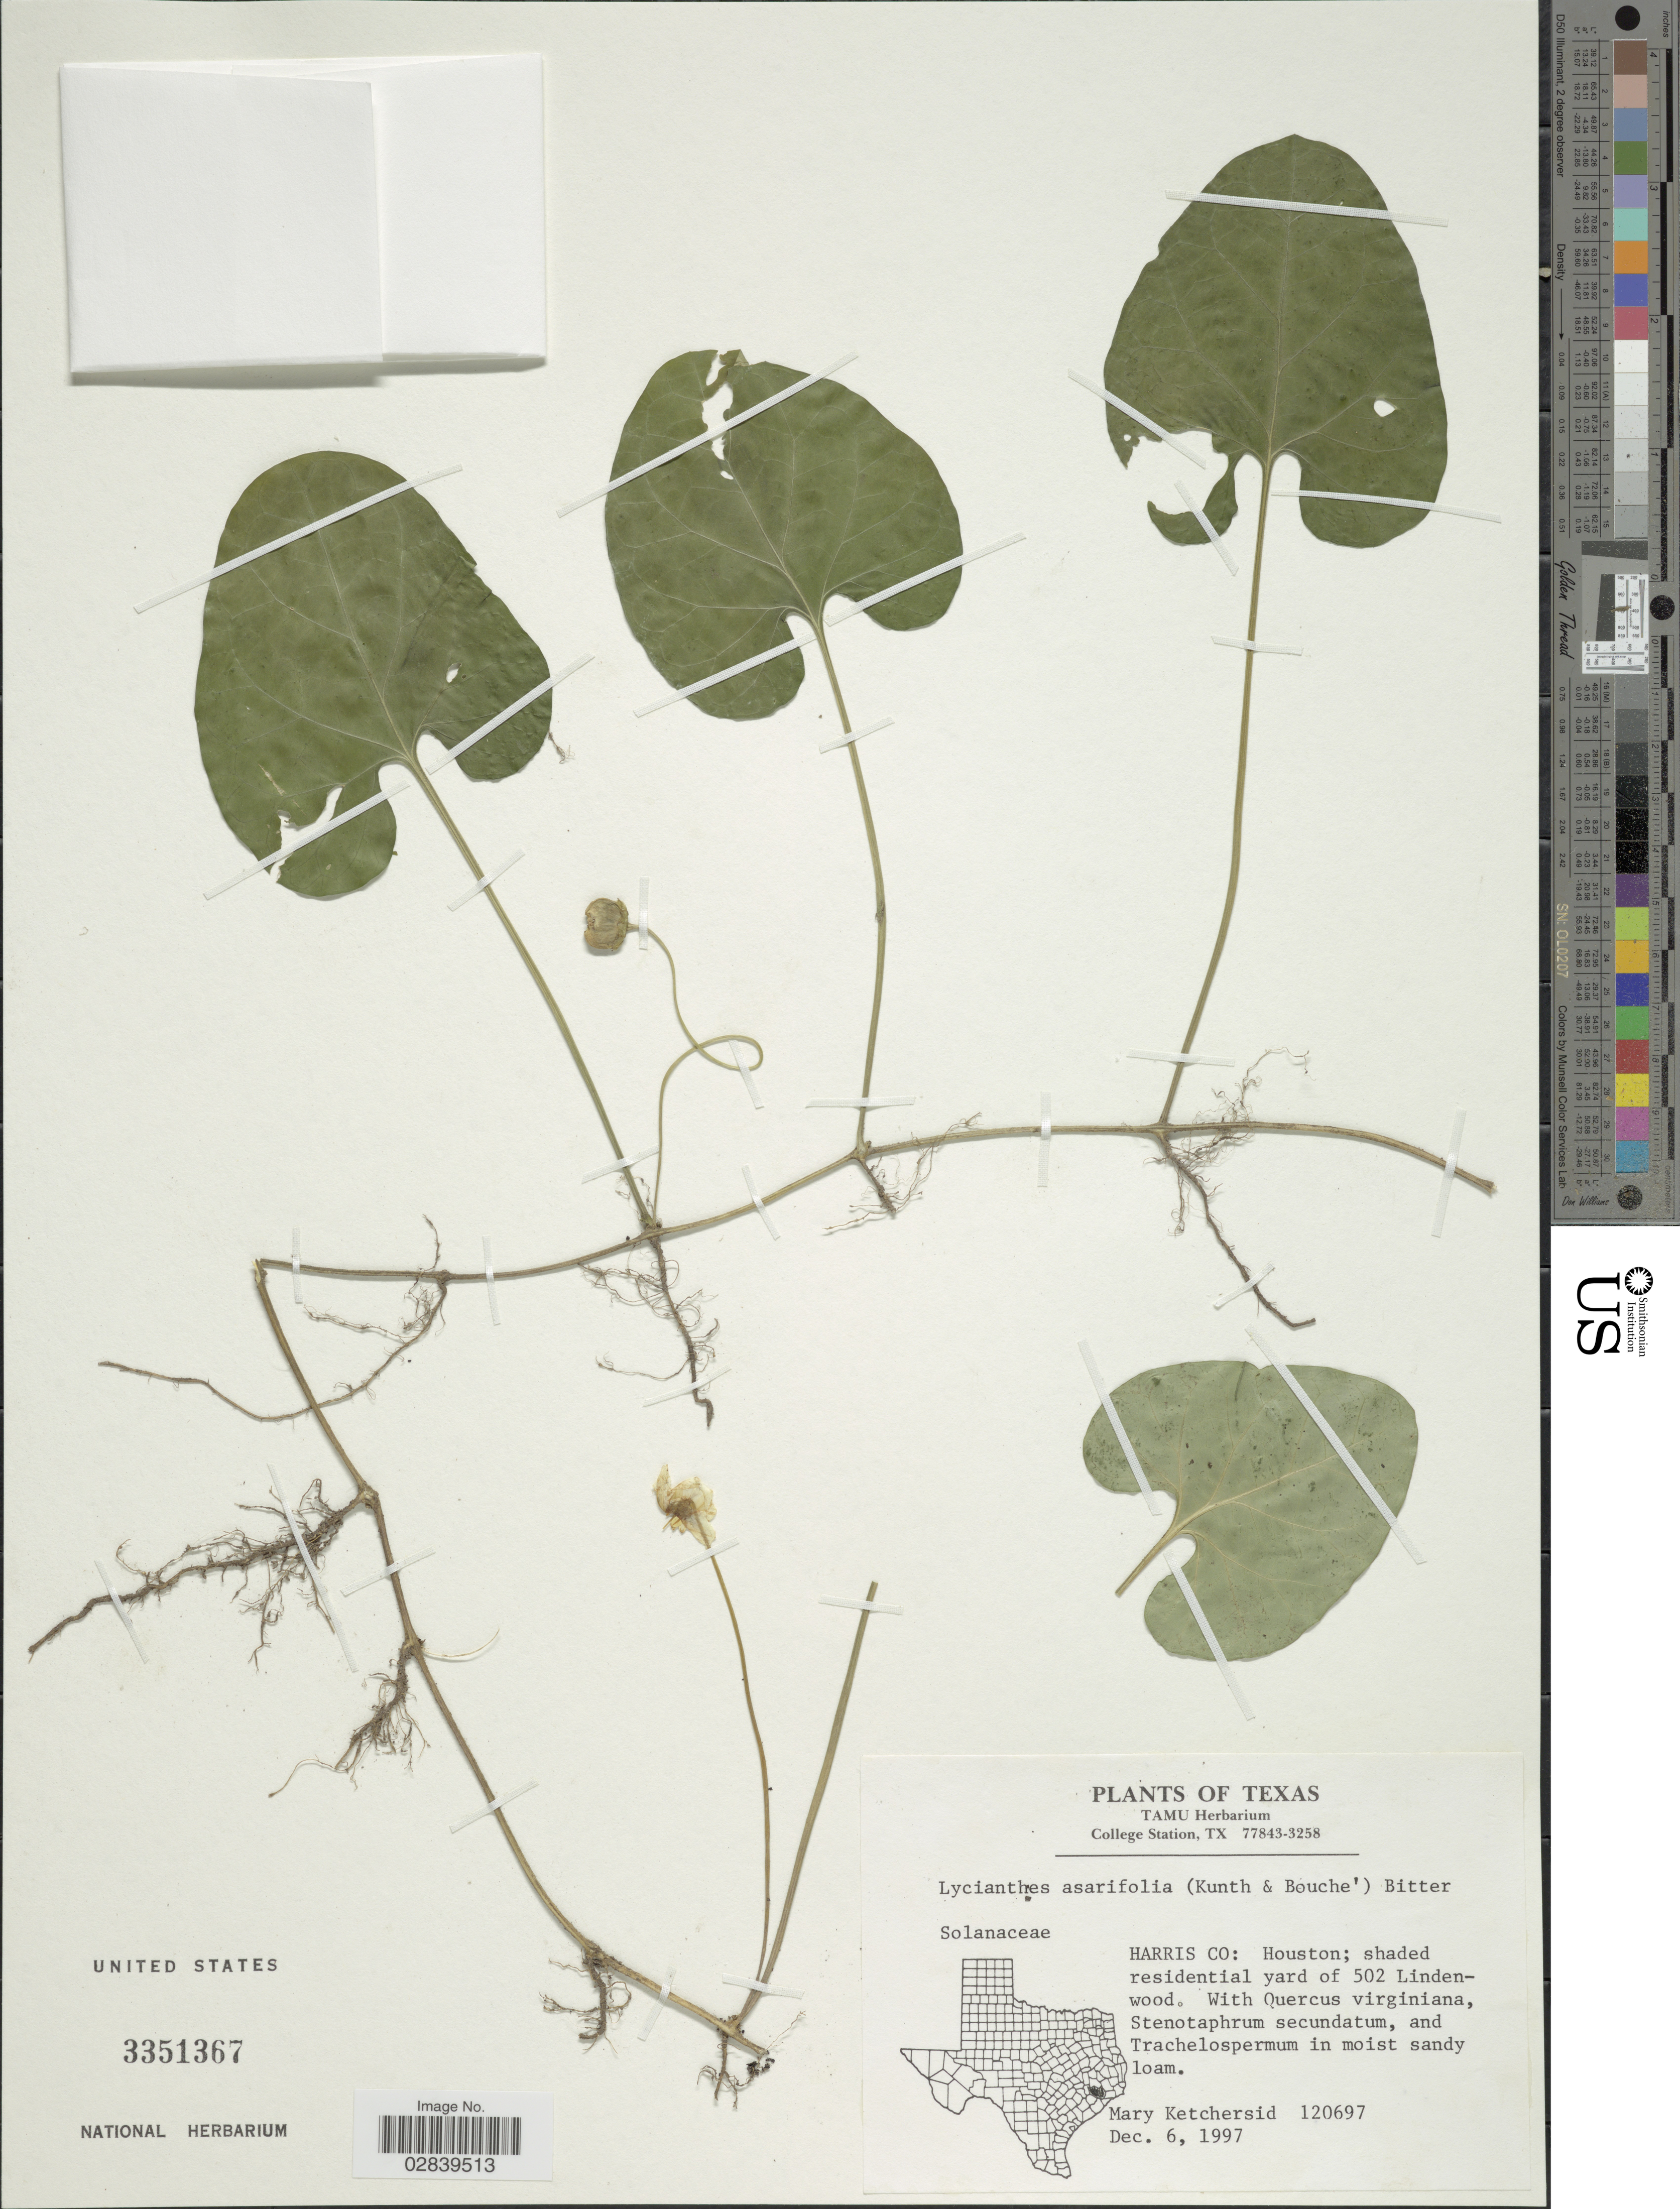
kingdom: Plantae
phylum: Tracheophyta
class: Magnoliopsida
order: Solanales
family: Solanaceae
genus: Lycianthes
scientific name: Lycianthes asarifolia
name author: (Kunth & C.D. Bouché) Bitter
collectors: M. Ketchersid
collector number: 120697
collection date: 1997-12-06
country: United States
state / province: Texas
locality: Harris Co: Houston; shaded residential yard of 502 Lindenwood.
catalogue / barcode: US 3351367